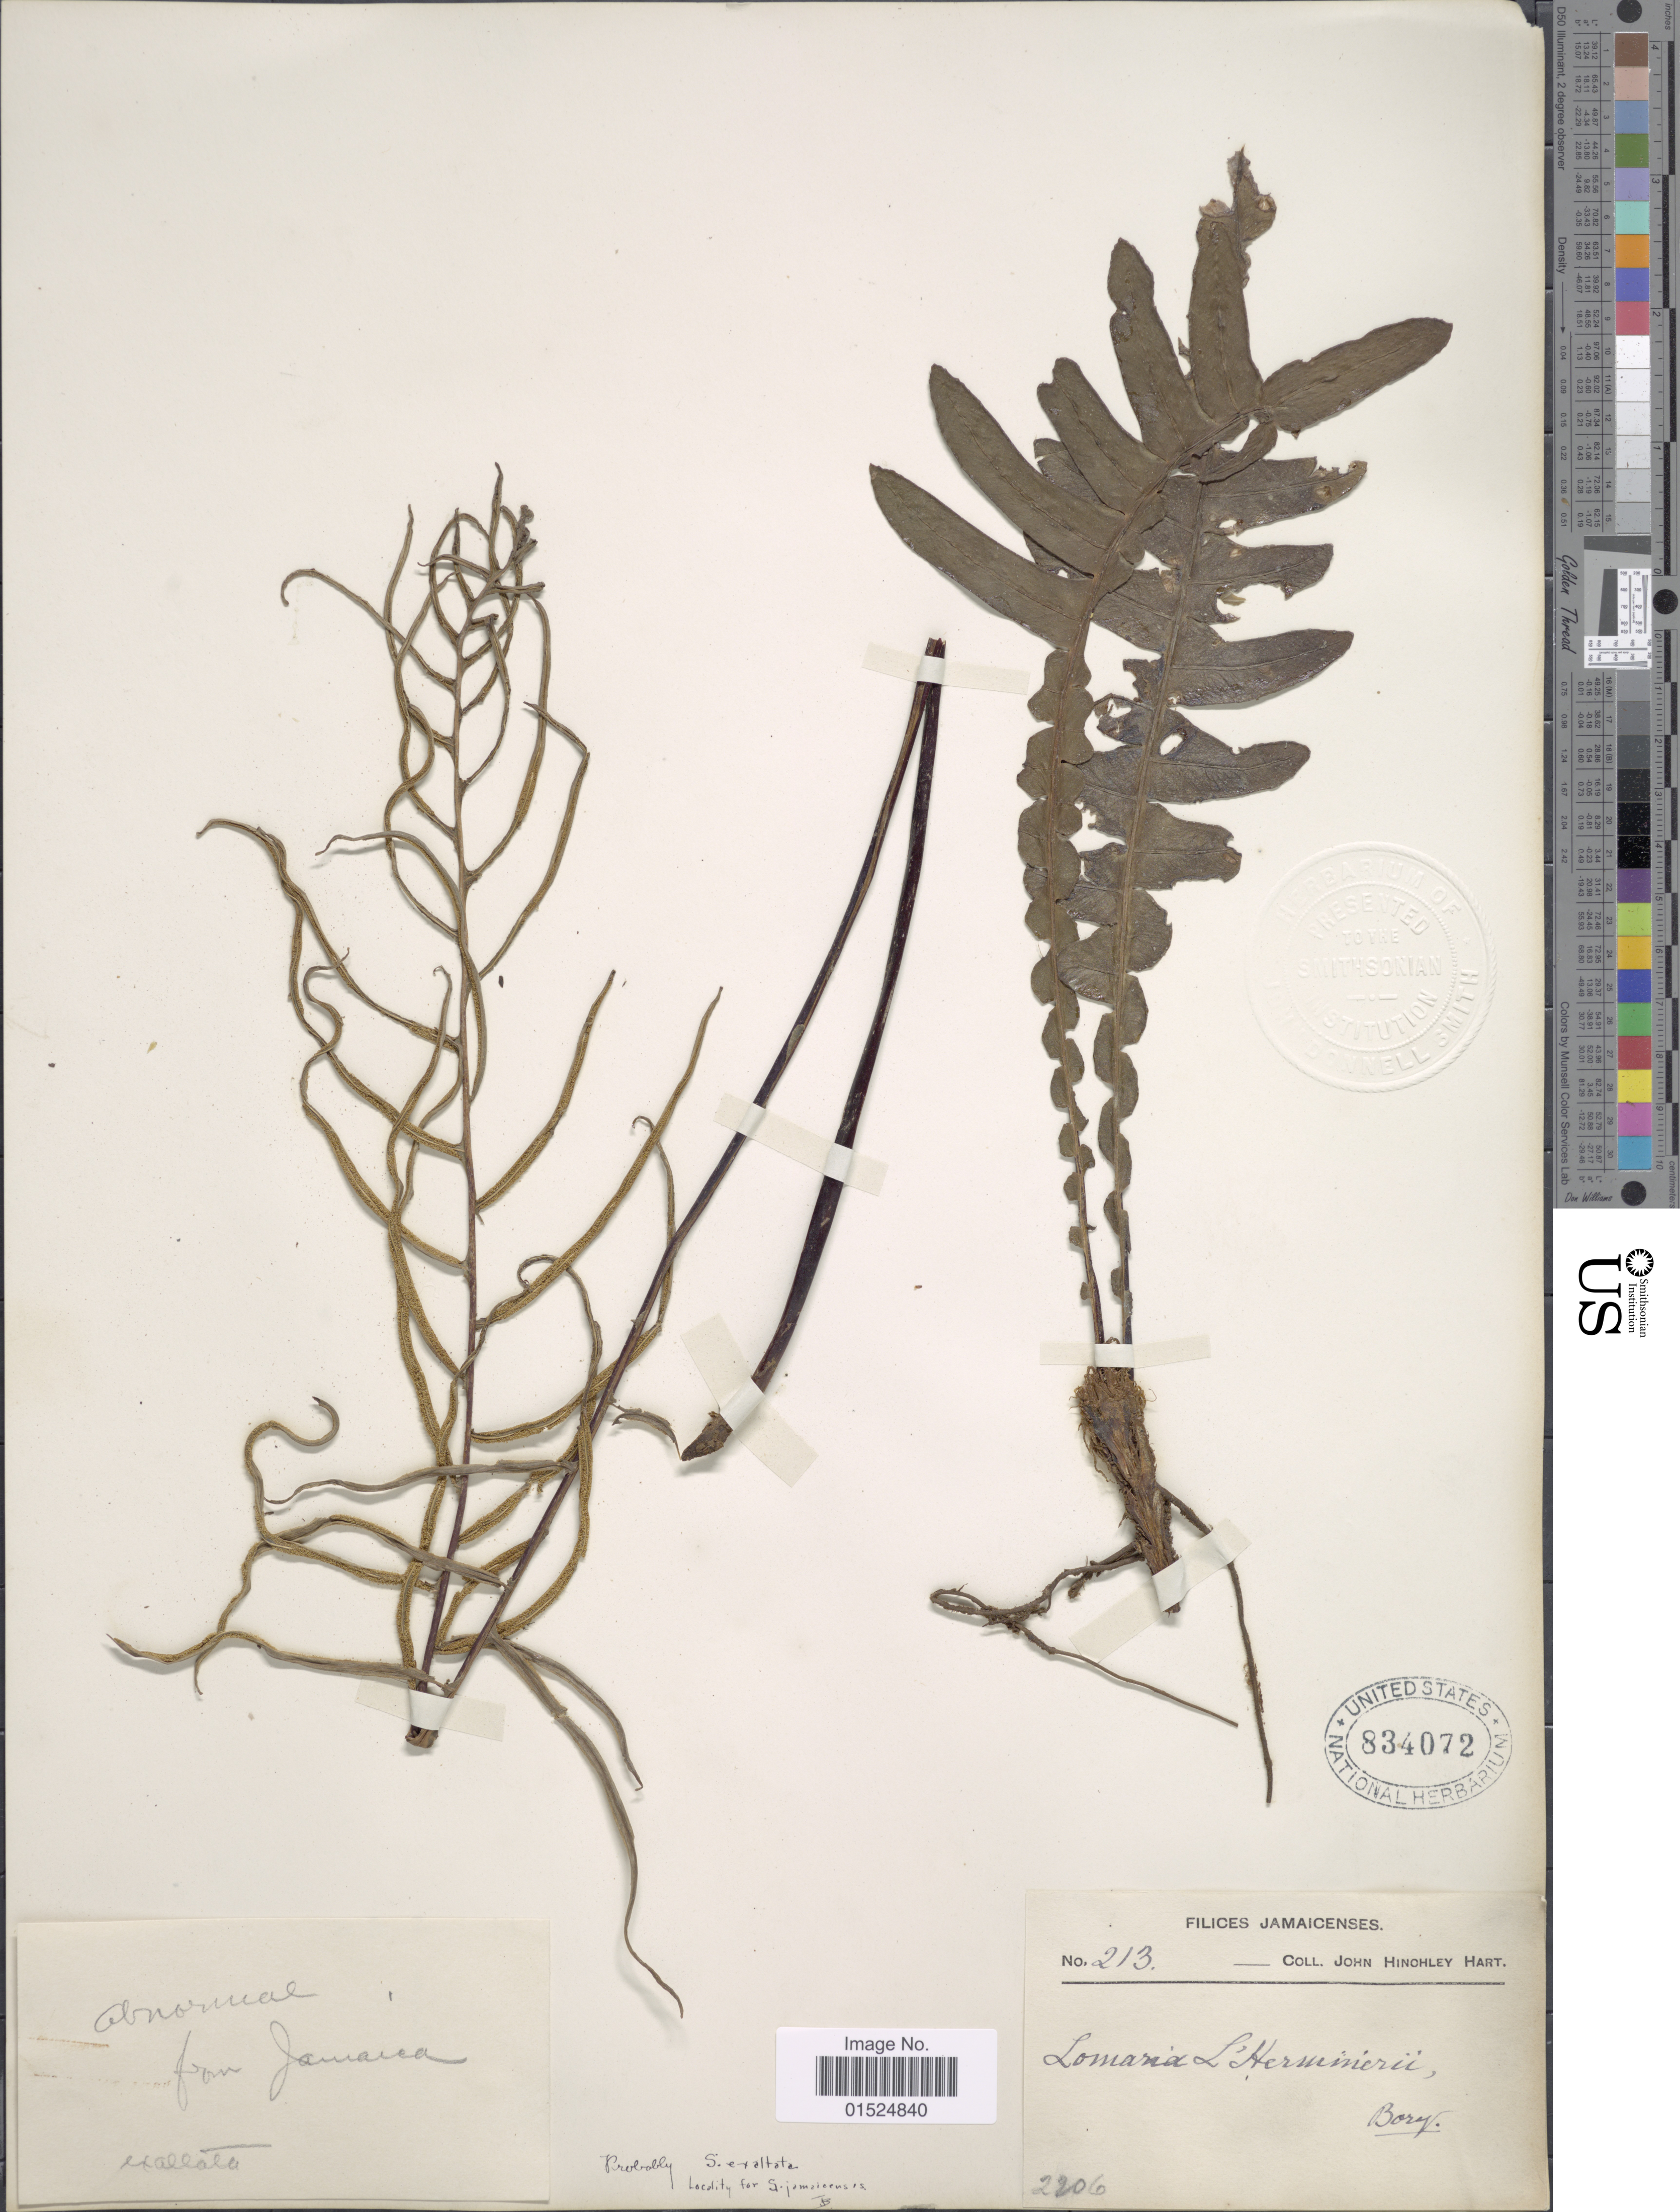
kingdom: Plantae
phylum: Tracheophyta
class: Polypodiopsida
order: Polypodiales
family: Blechnaceae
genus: Blechnum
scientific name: Blechnum jamaicense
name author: (Broadh.) C. Chr.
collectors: J. H. Hart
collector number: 213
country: Jamaica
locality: Jamaicensis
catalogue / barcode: US 834072